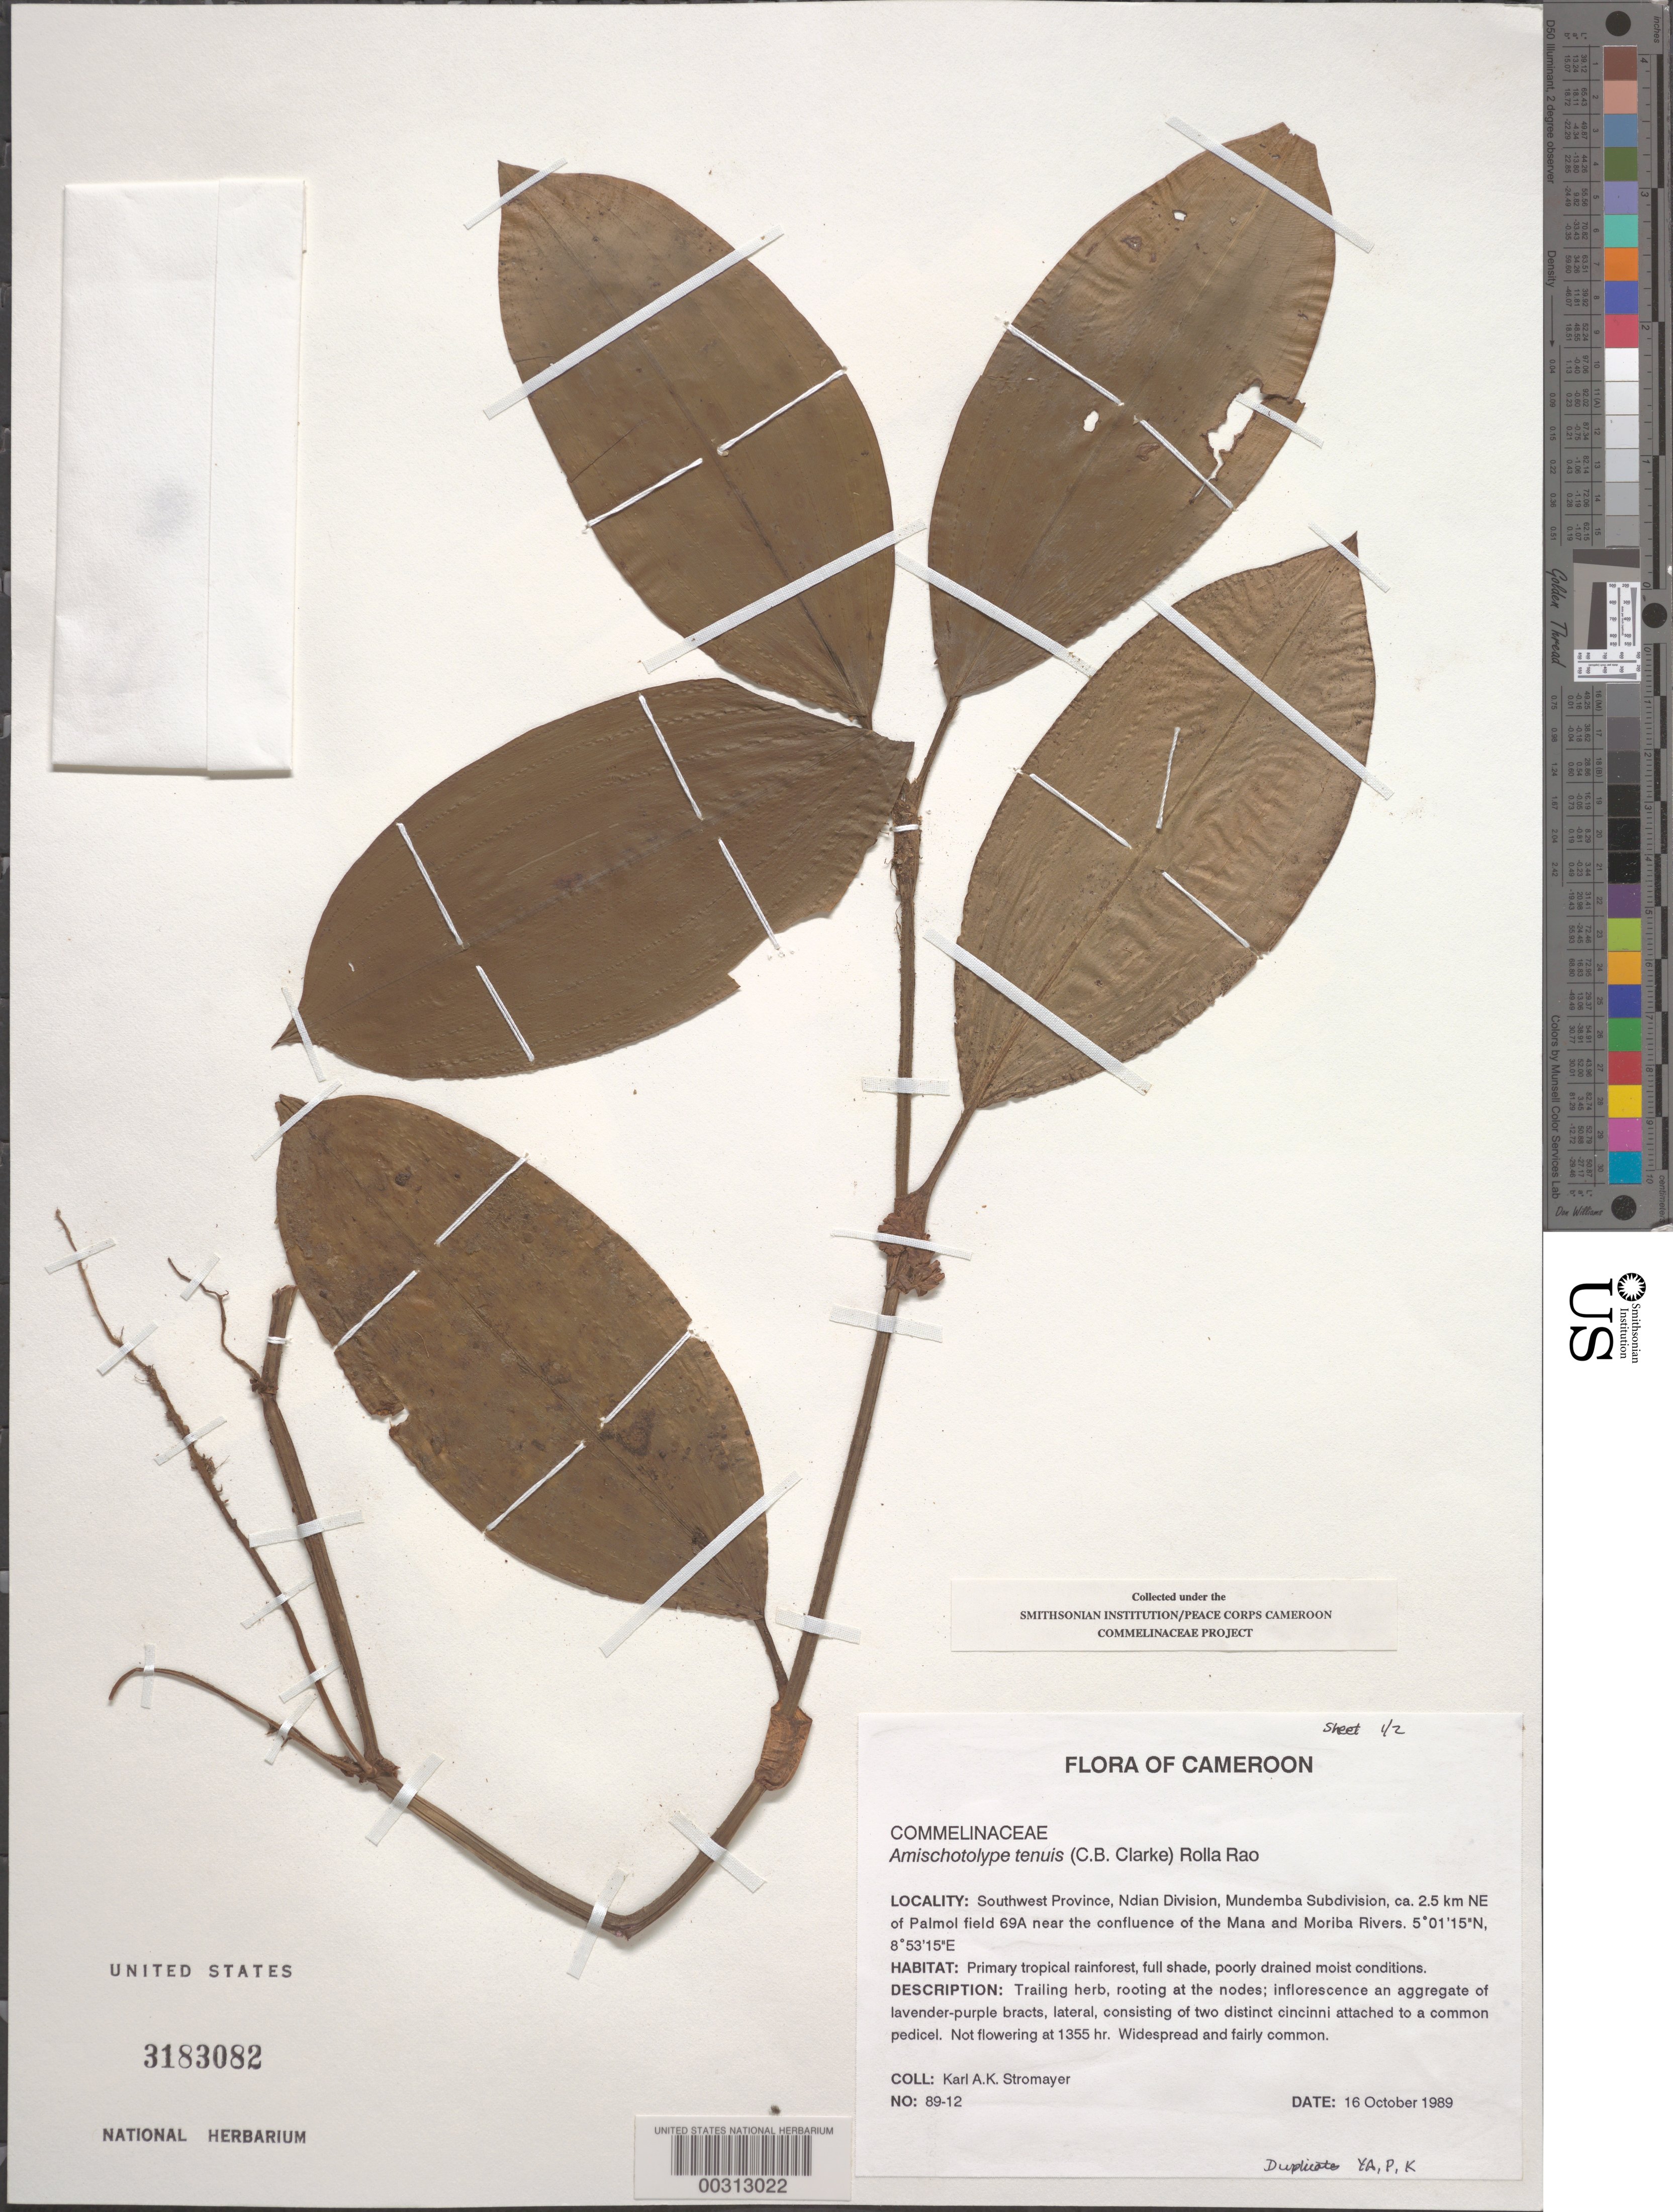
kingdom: Plantae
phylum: Tracheophyta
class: Liliopsida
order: Commelinales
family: Commelinaceae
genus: Amischotolype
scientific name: Amischotolype tenuis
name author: (C.B. Clarke) R.S. Rao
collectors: K. A. Stromayer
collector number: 89-12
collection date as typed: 16 Oct 1989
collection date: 1989-10-16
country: Cameroon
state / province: Sud-Ouest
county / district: Ndian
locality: Mundemba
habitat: Primary tropical rainforest, full shade, poorly drained moist conditions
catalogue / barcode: US 3183082